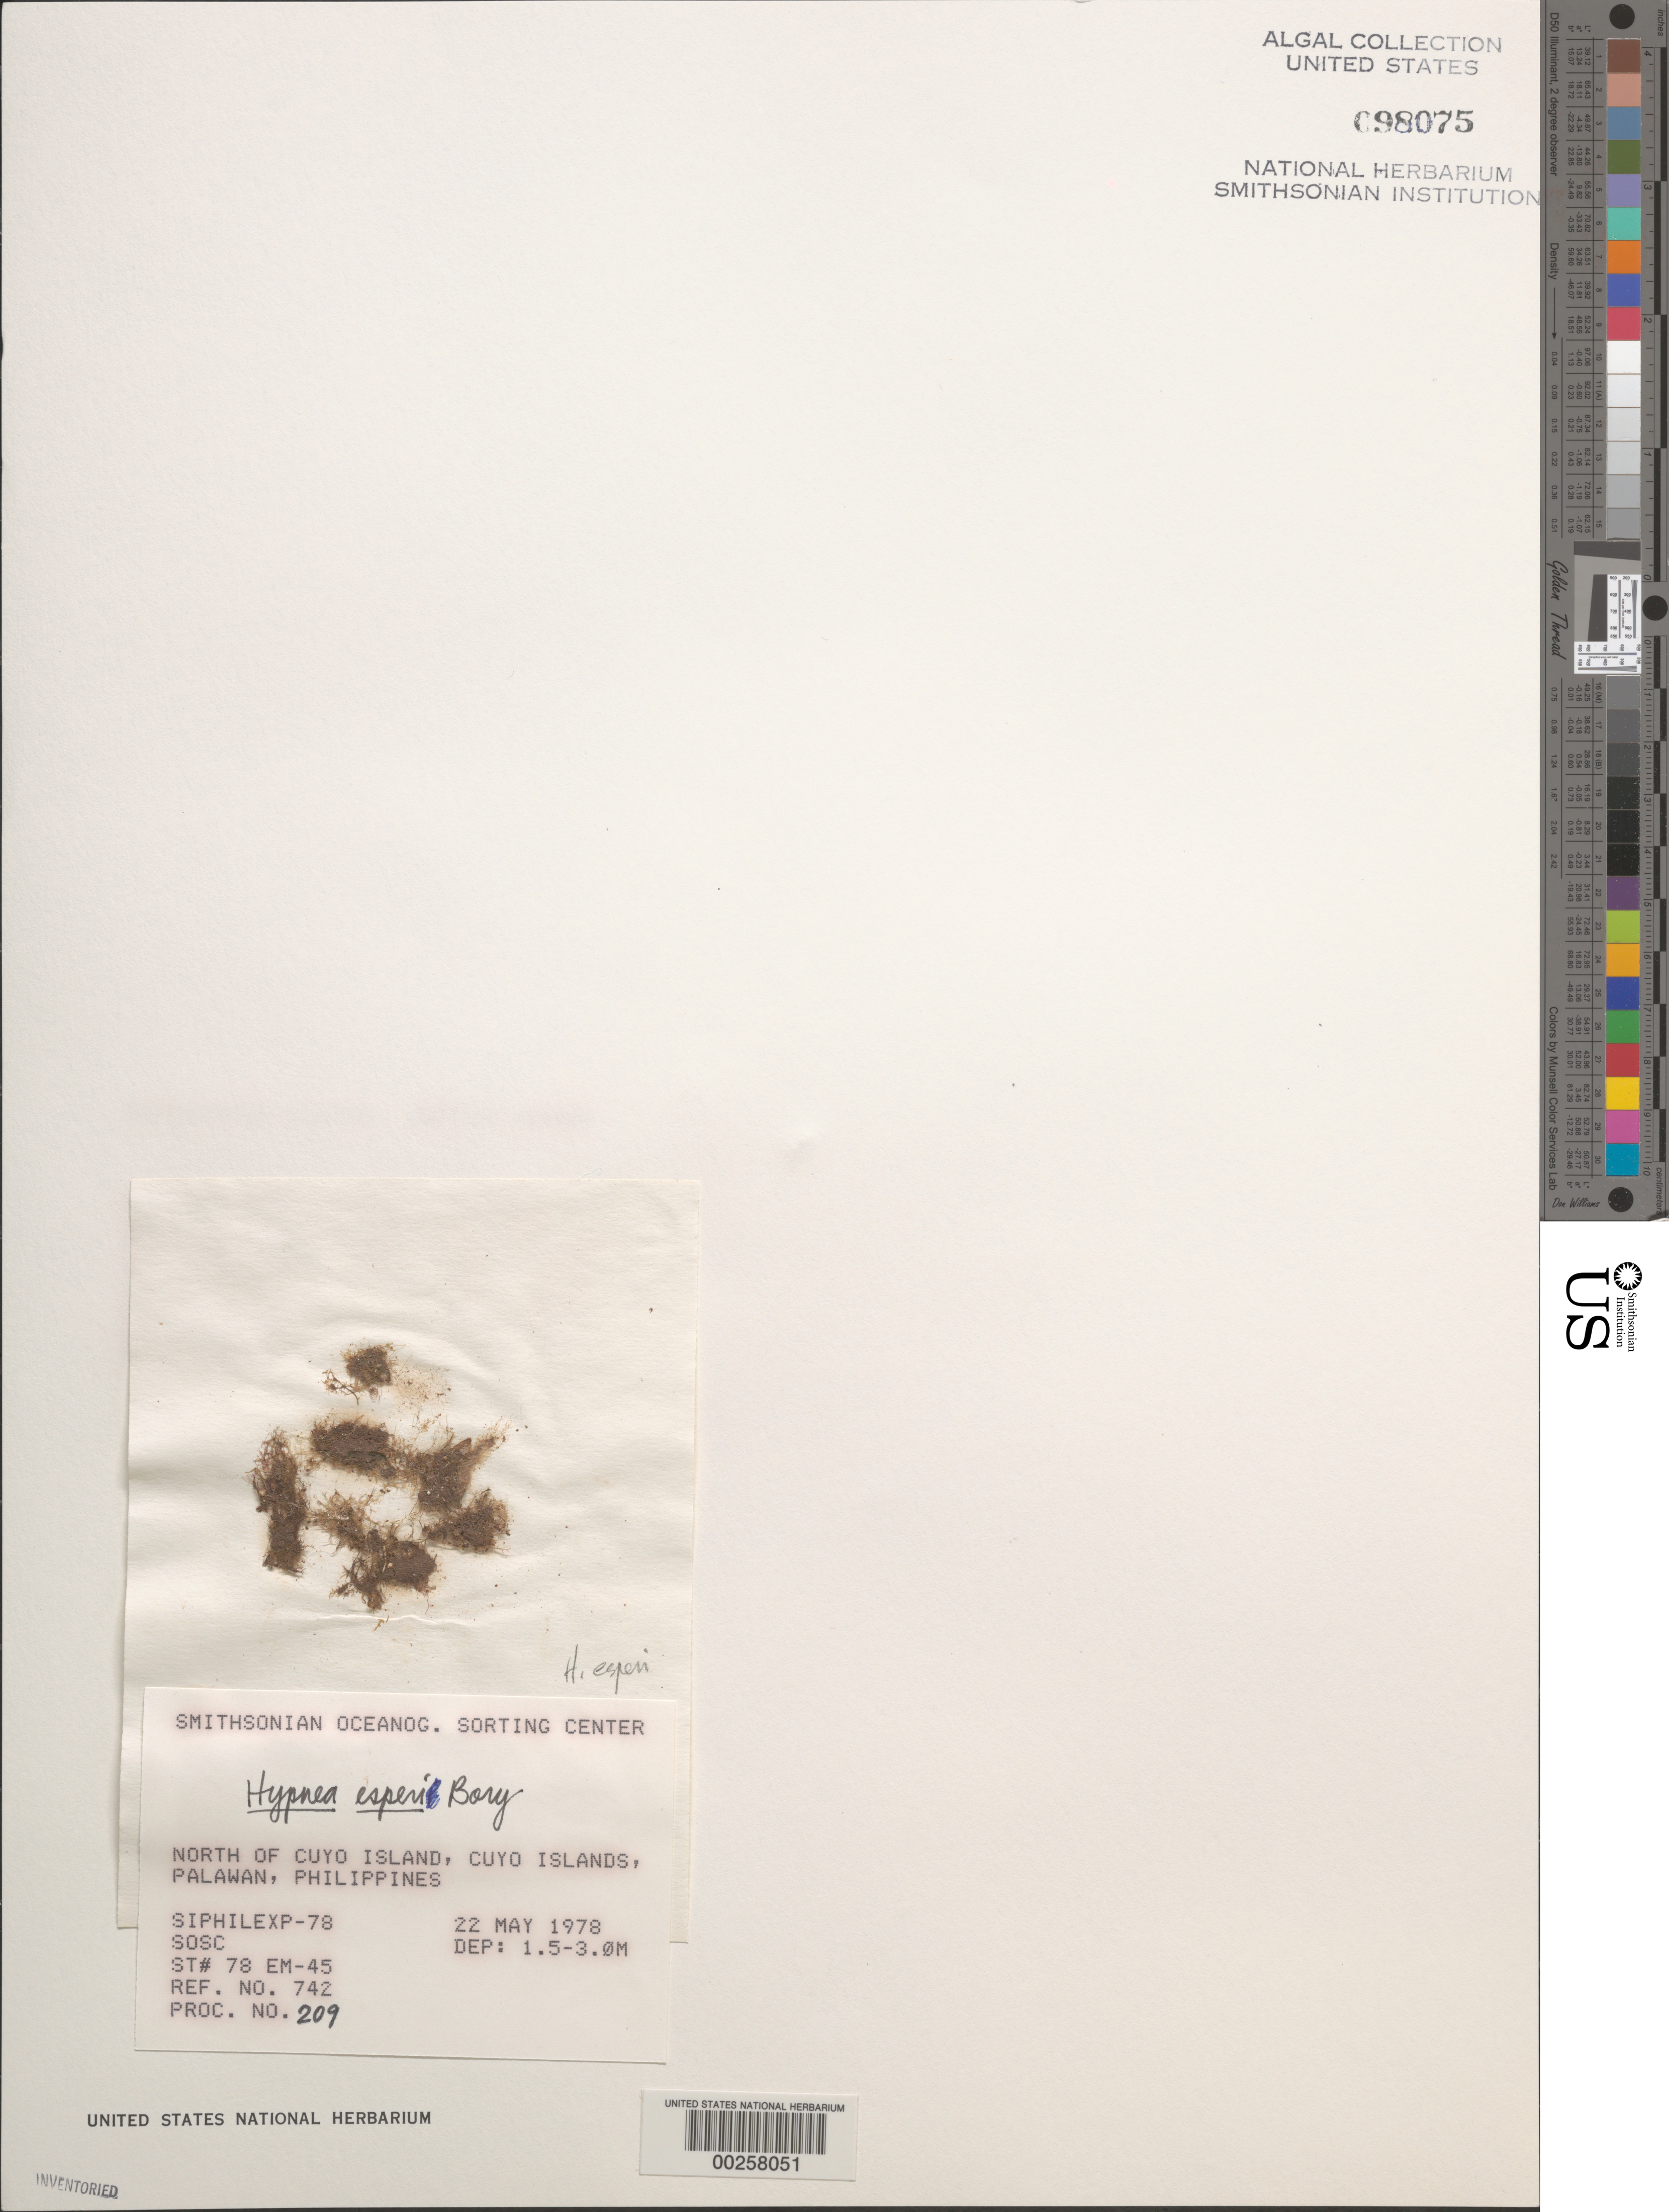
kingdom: Plantae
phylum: Rhodophyta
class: Florideophyceae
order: Gigartinales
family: Cystocloniaceae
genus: Hypnea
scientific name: Hypnea esperi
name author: Bory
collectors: SOSC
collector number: Station 78 EM-45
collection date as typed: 22 May 1978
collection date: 1978-05-22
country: Philippines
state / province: Mimaropa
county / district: Palawan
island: Cuyo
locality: North of Cuyo Island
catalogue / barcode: US 98075